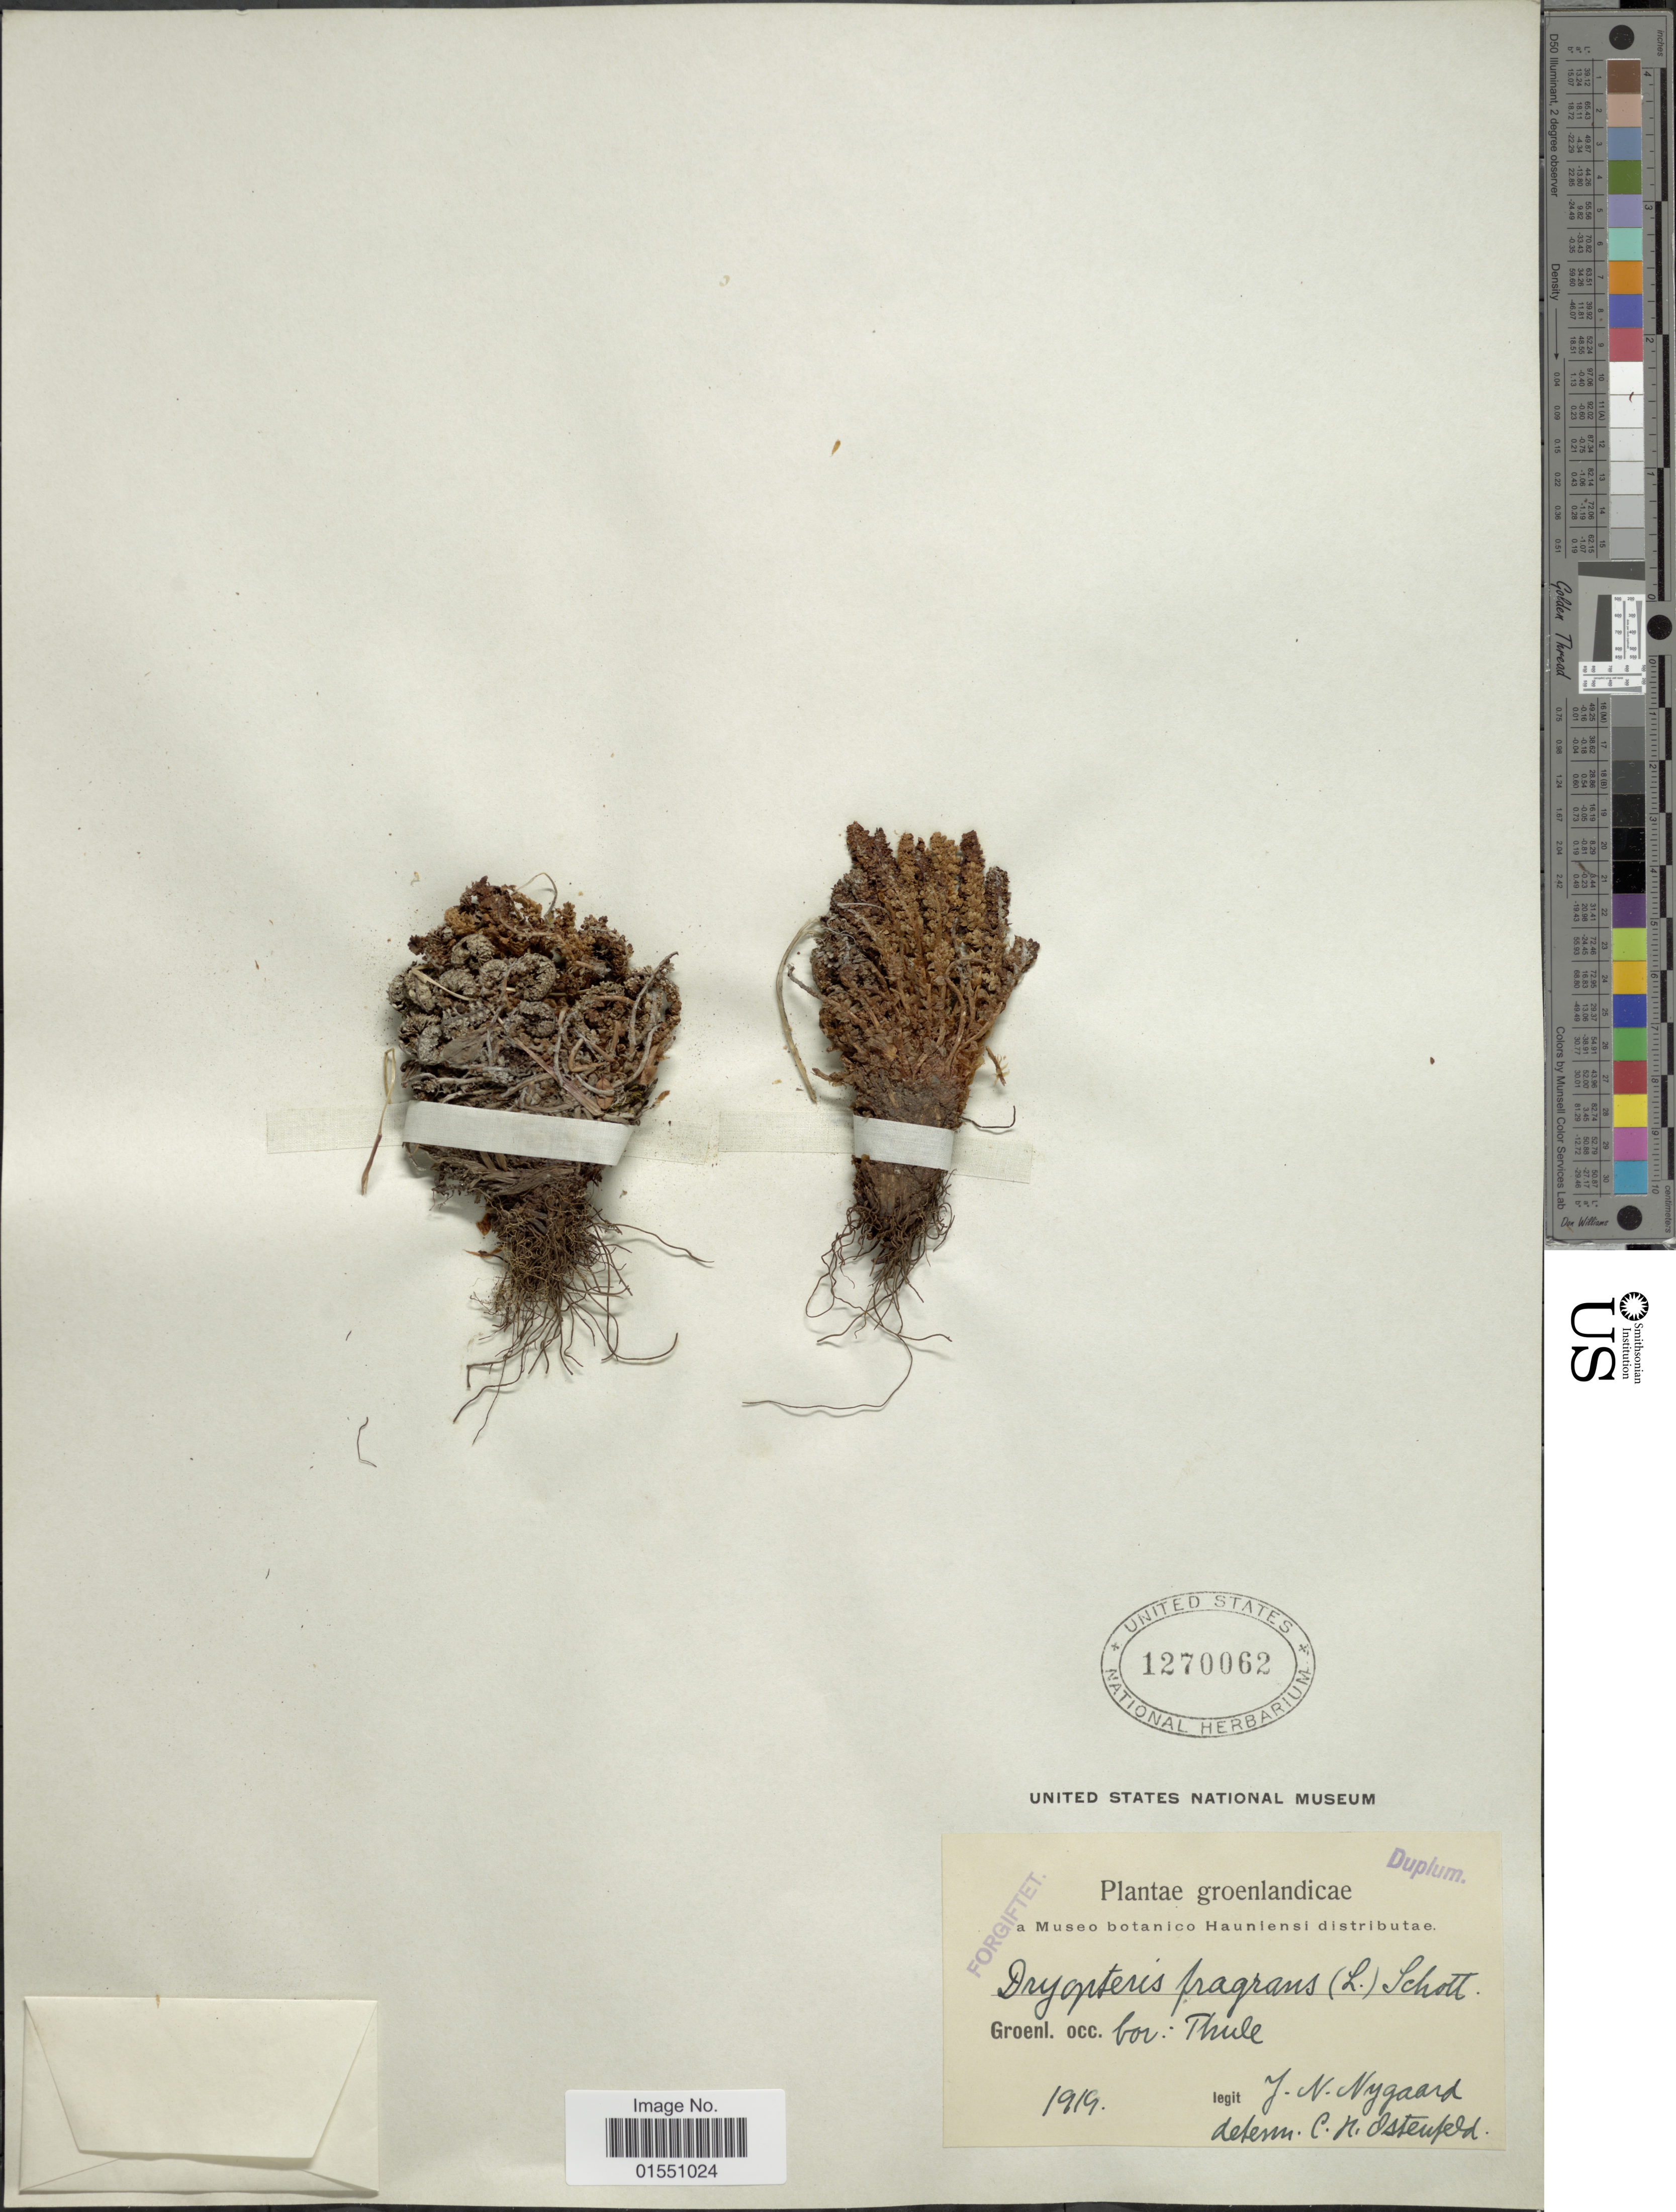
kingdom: Plantae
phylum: Tracheophyta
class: Polypodiopsida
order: Polypodiales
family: Dryopteridaceae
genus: Dryopteris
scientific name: Dryopteris fragrans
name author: (L.) Schott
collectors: J. Nygaard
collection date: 1919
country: Greenland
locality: Groenl. occ. boi: Thule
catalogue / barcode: US 1270062